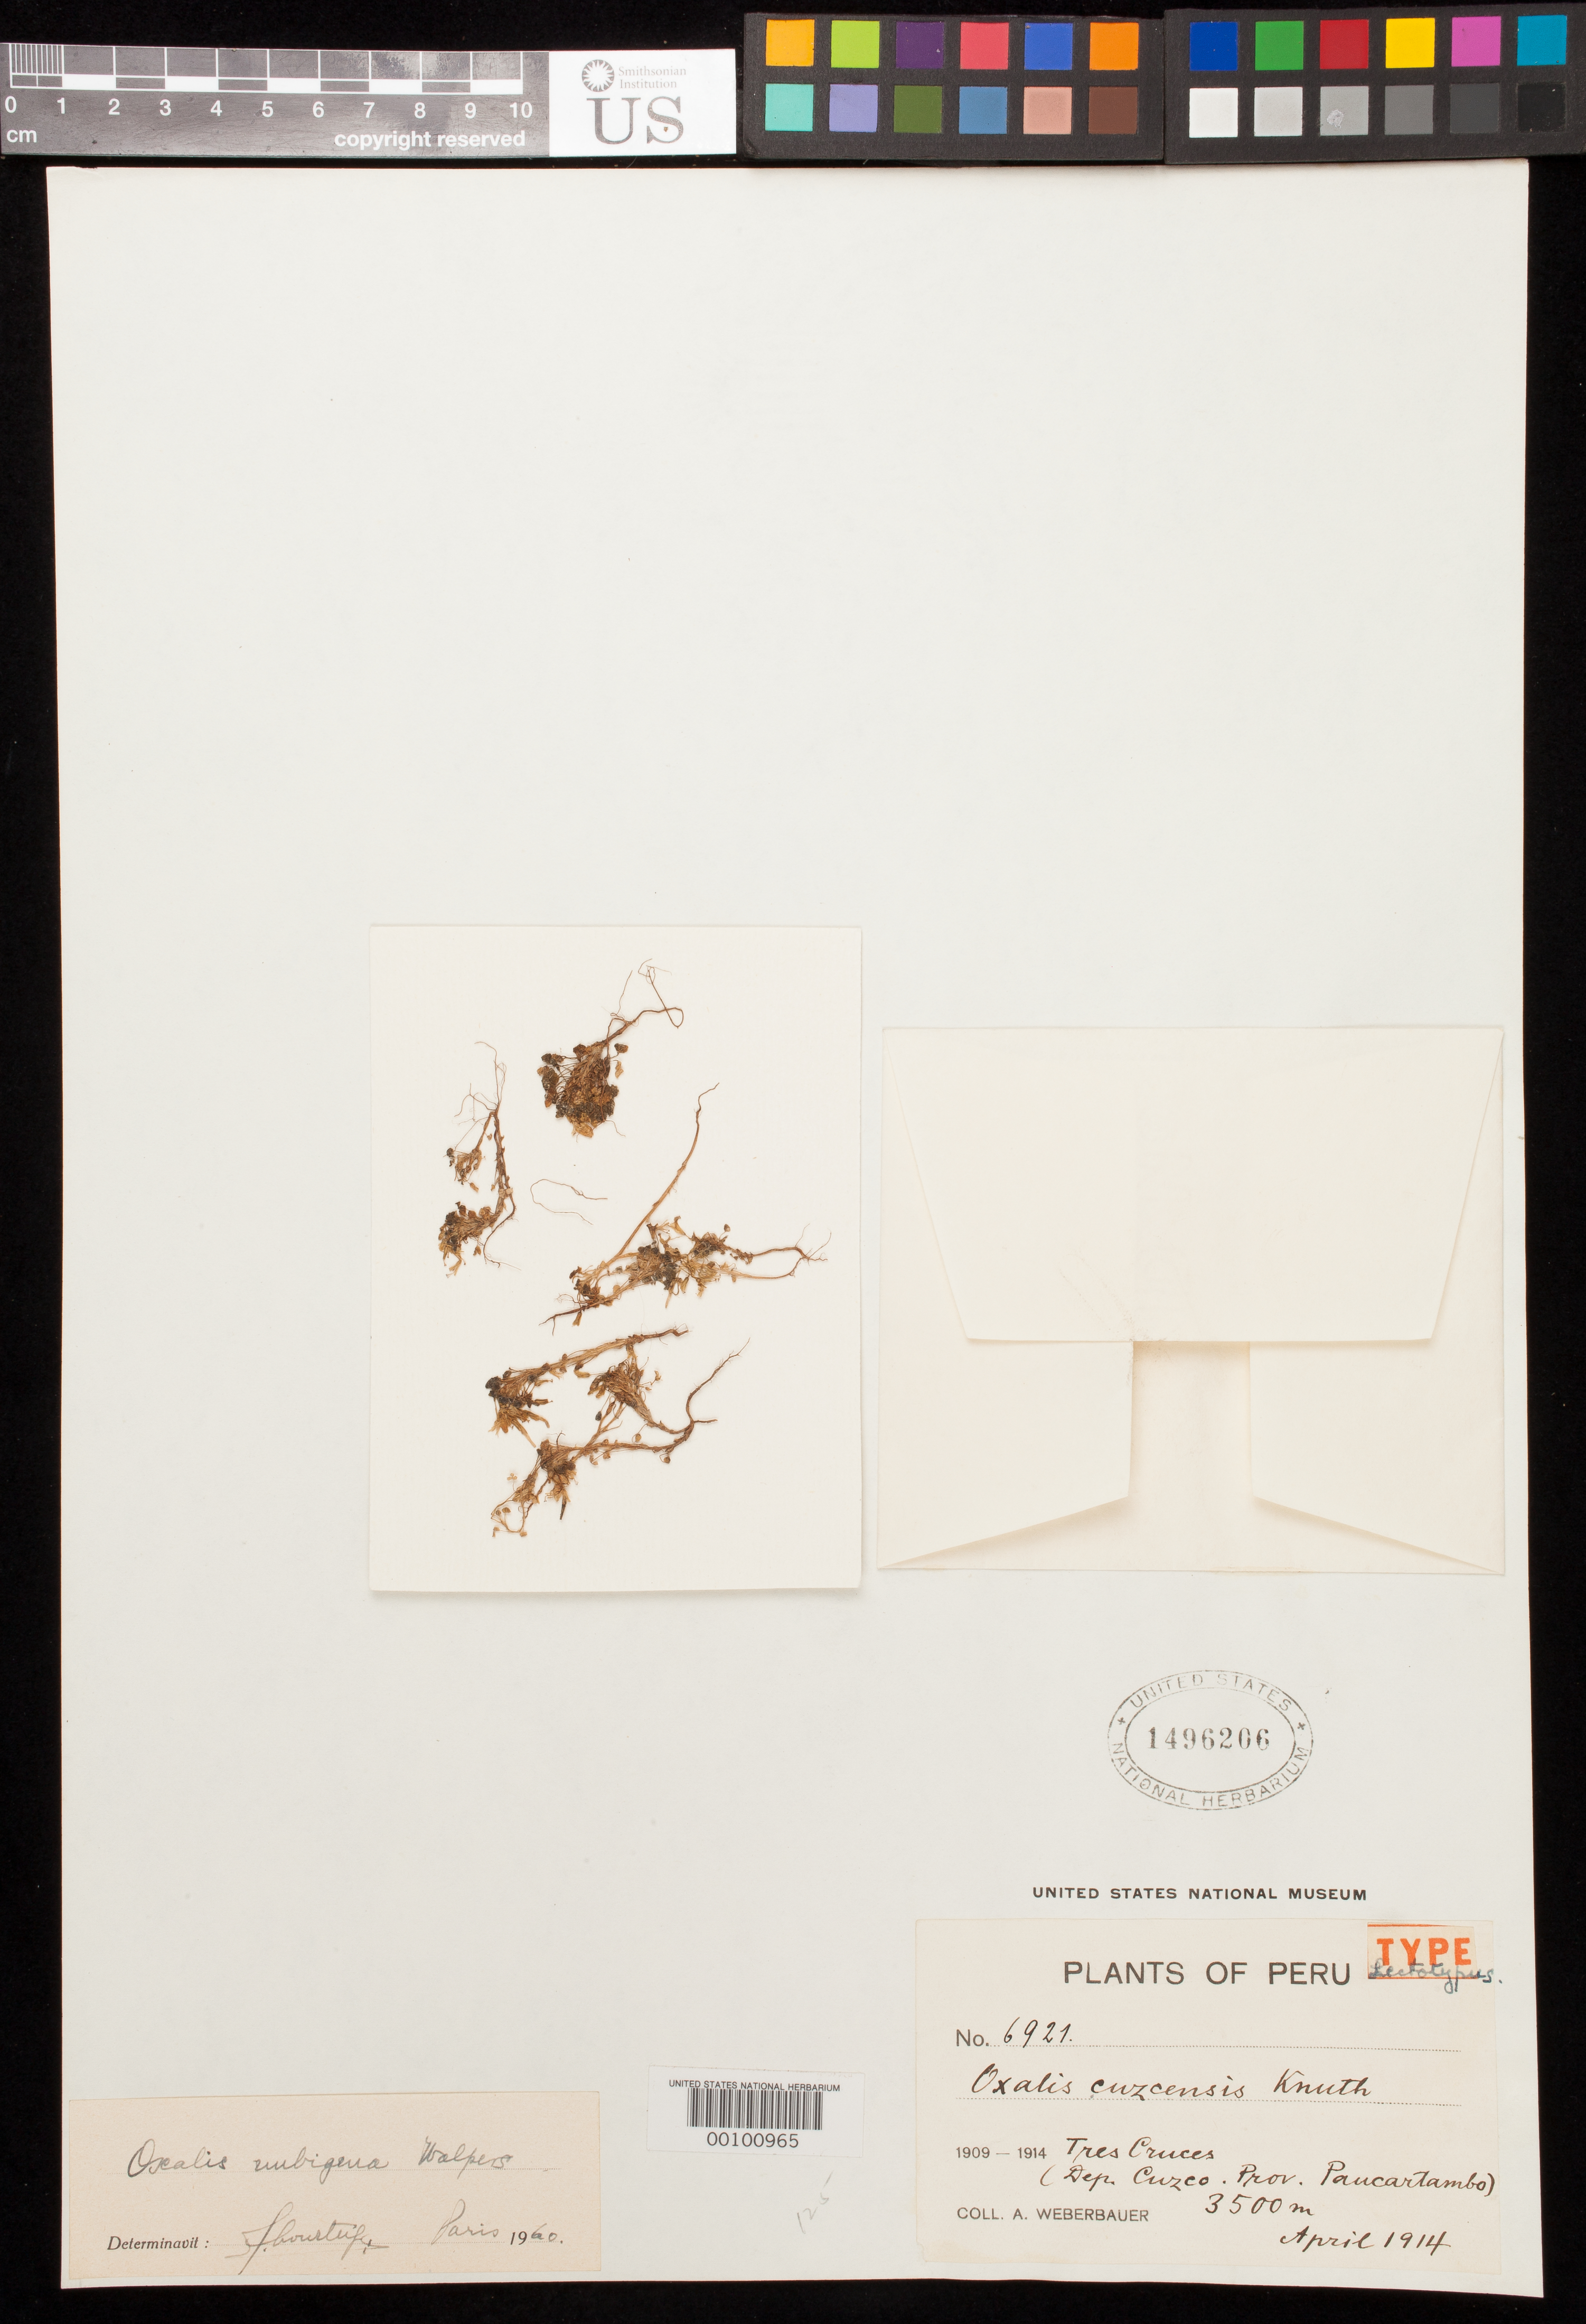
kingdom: Plantae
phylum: Tracheophyta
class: Magnoliopsida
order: Oxalidales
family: Oxalidaceae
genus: Oxalis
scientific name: Oxalis cuzcensis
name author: R. Knuth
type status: Isotype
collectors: A. Weberbauer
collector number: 6921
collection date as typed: Apr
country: Peru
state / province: Cusco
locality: Paucartambo, Challabamba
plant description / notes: Annotated (by Lourteig?) as "lectotypus". Protologue does not indicate location of holotype (and not annotated as "typus" by Knuth).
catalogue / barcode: US 1496206